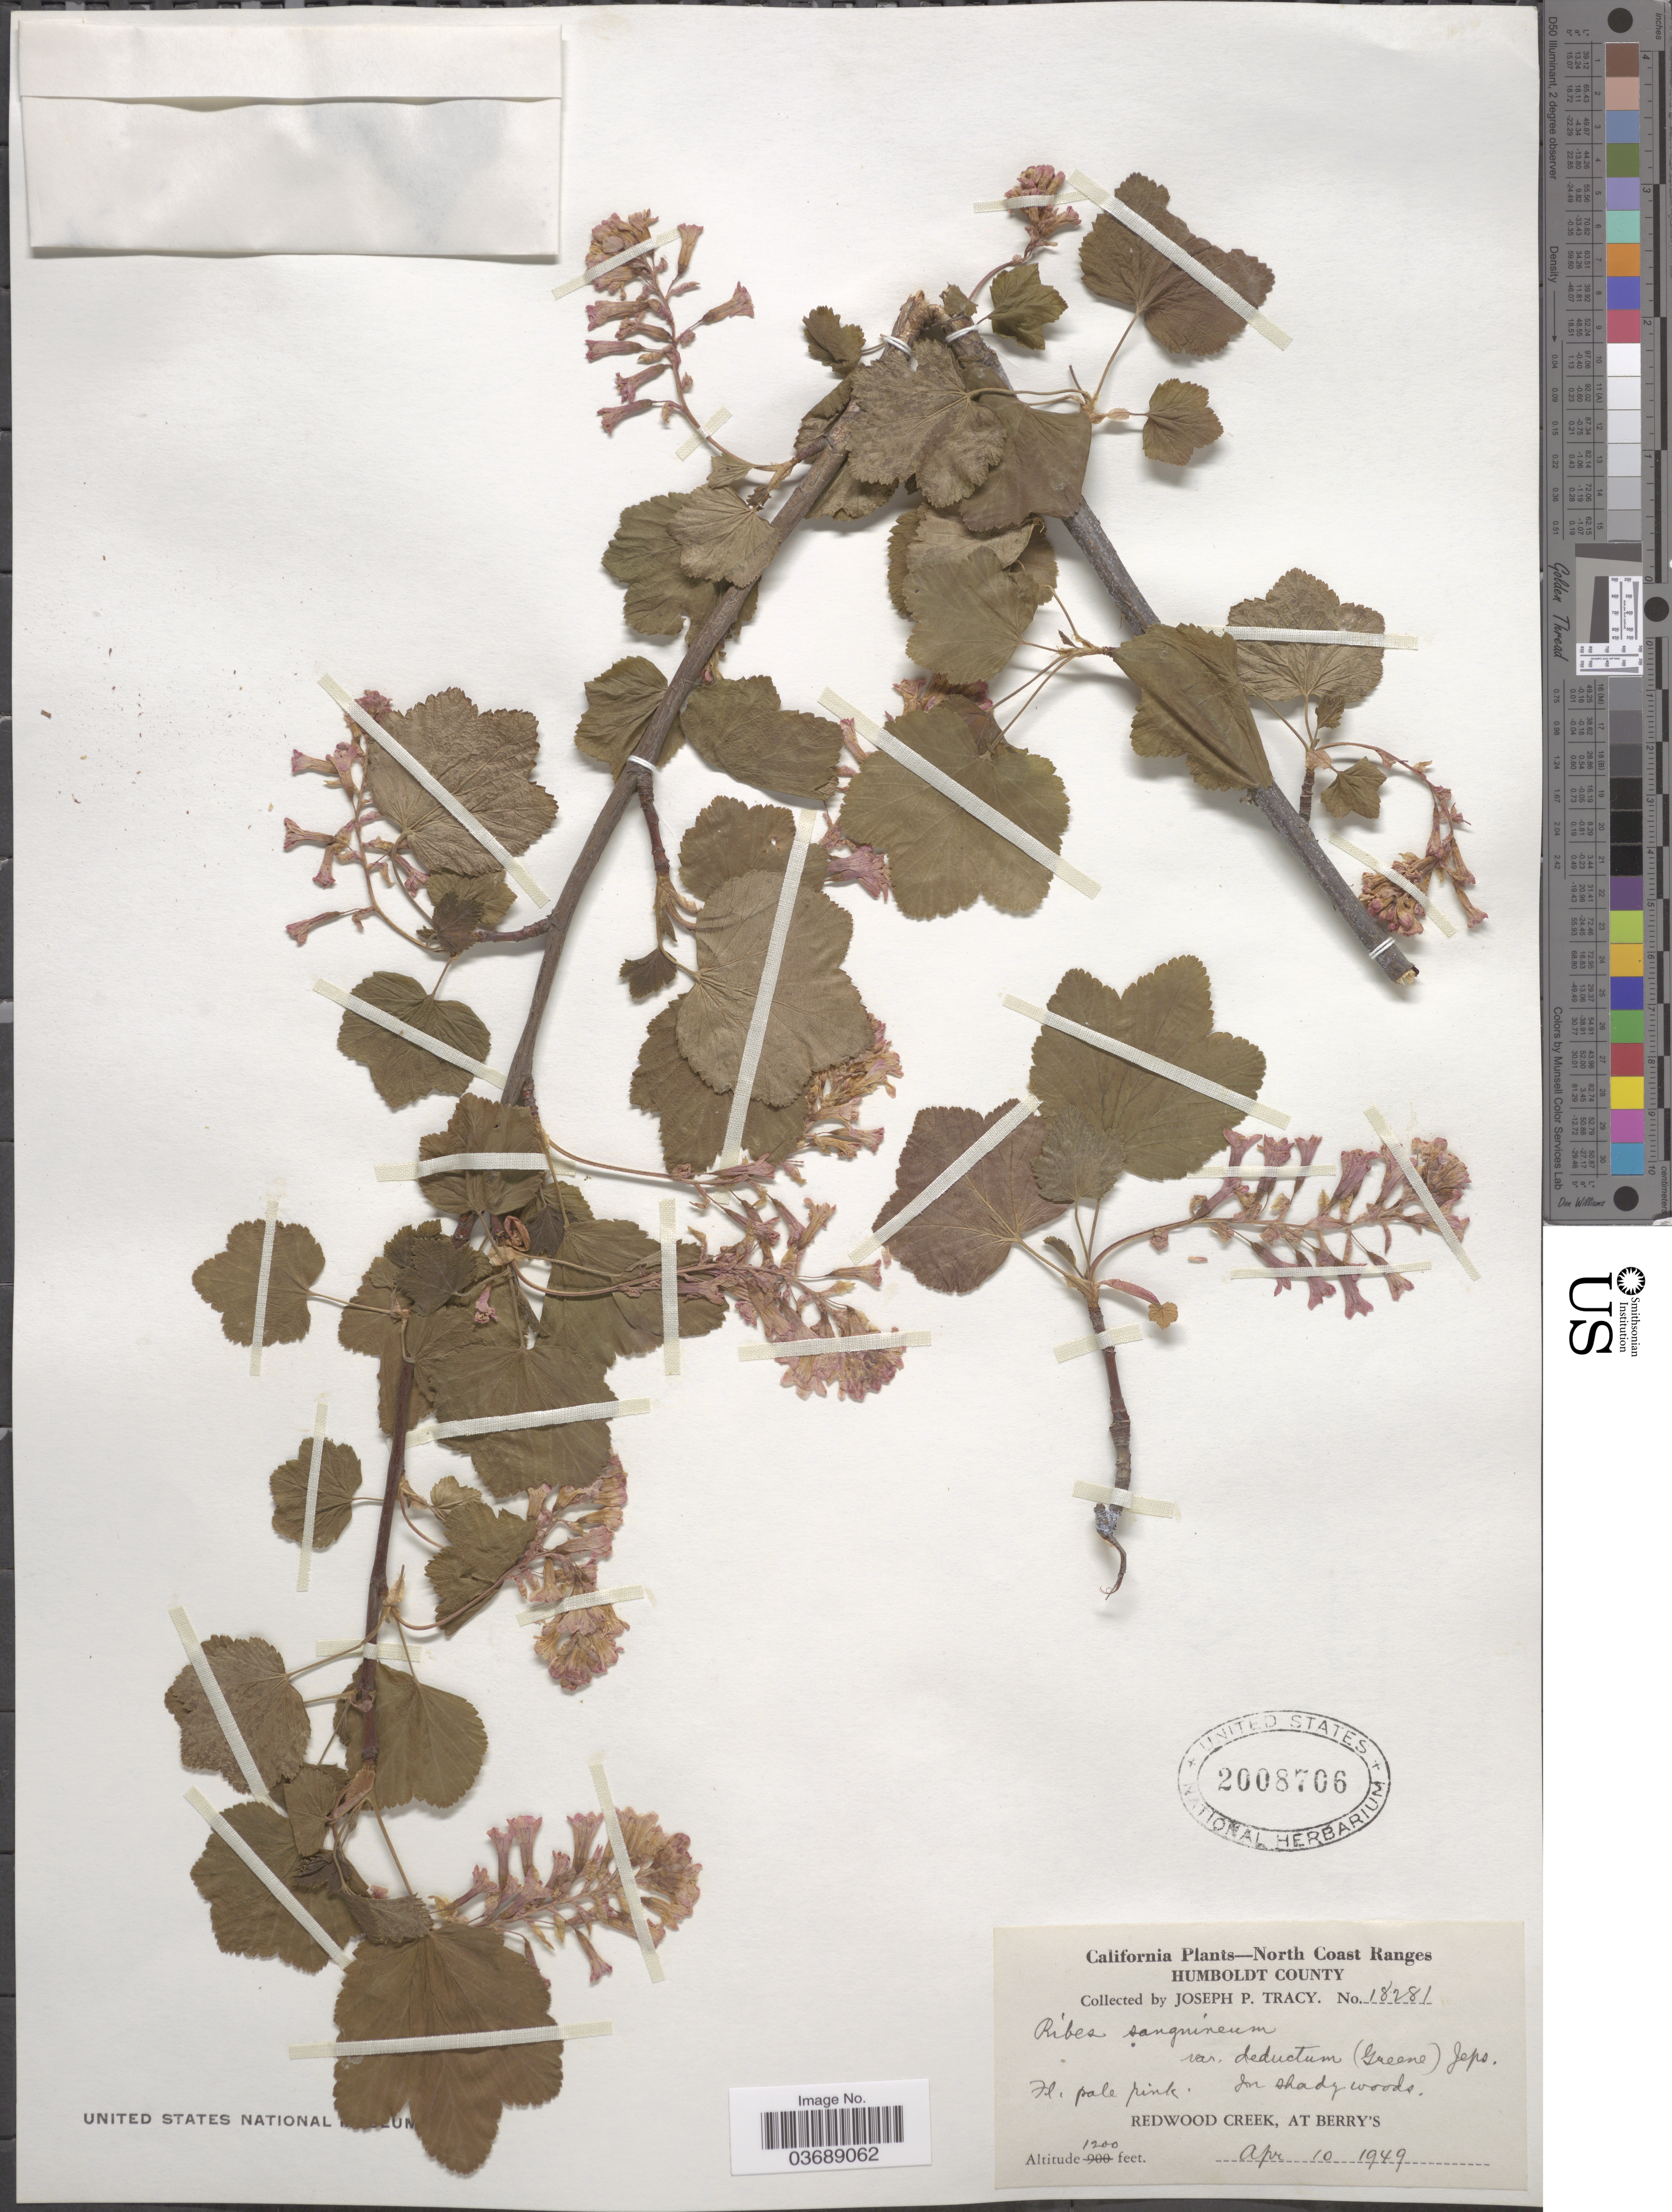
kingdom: Plantae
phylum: Tracheophyta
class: Magnoliopsida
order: Saxifragales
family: Grossulariaceae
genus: Ribes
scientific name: Ribes sanguineum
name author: Pursh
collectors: J. Tracy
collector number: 18281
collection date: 1949-04-10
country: United States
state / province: California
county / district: Humboldt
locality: North Coast Ranges. Humboldt County. Redwood Creek, at Berry's.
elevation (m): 366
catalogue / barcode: US 2008706